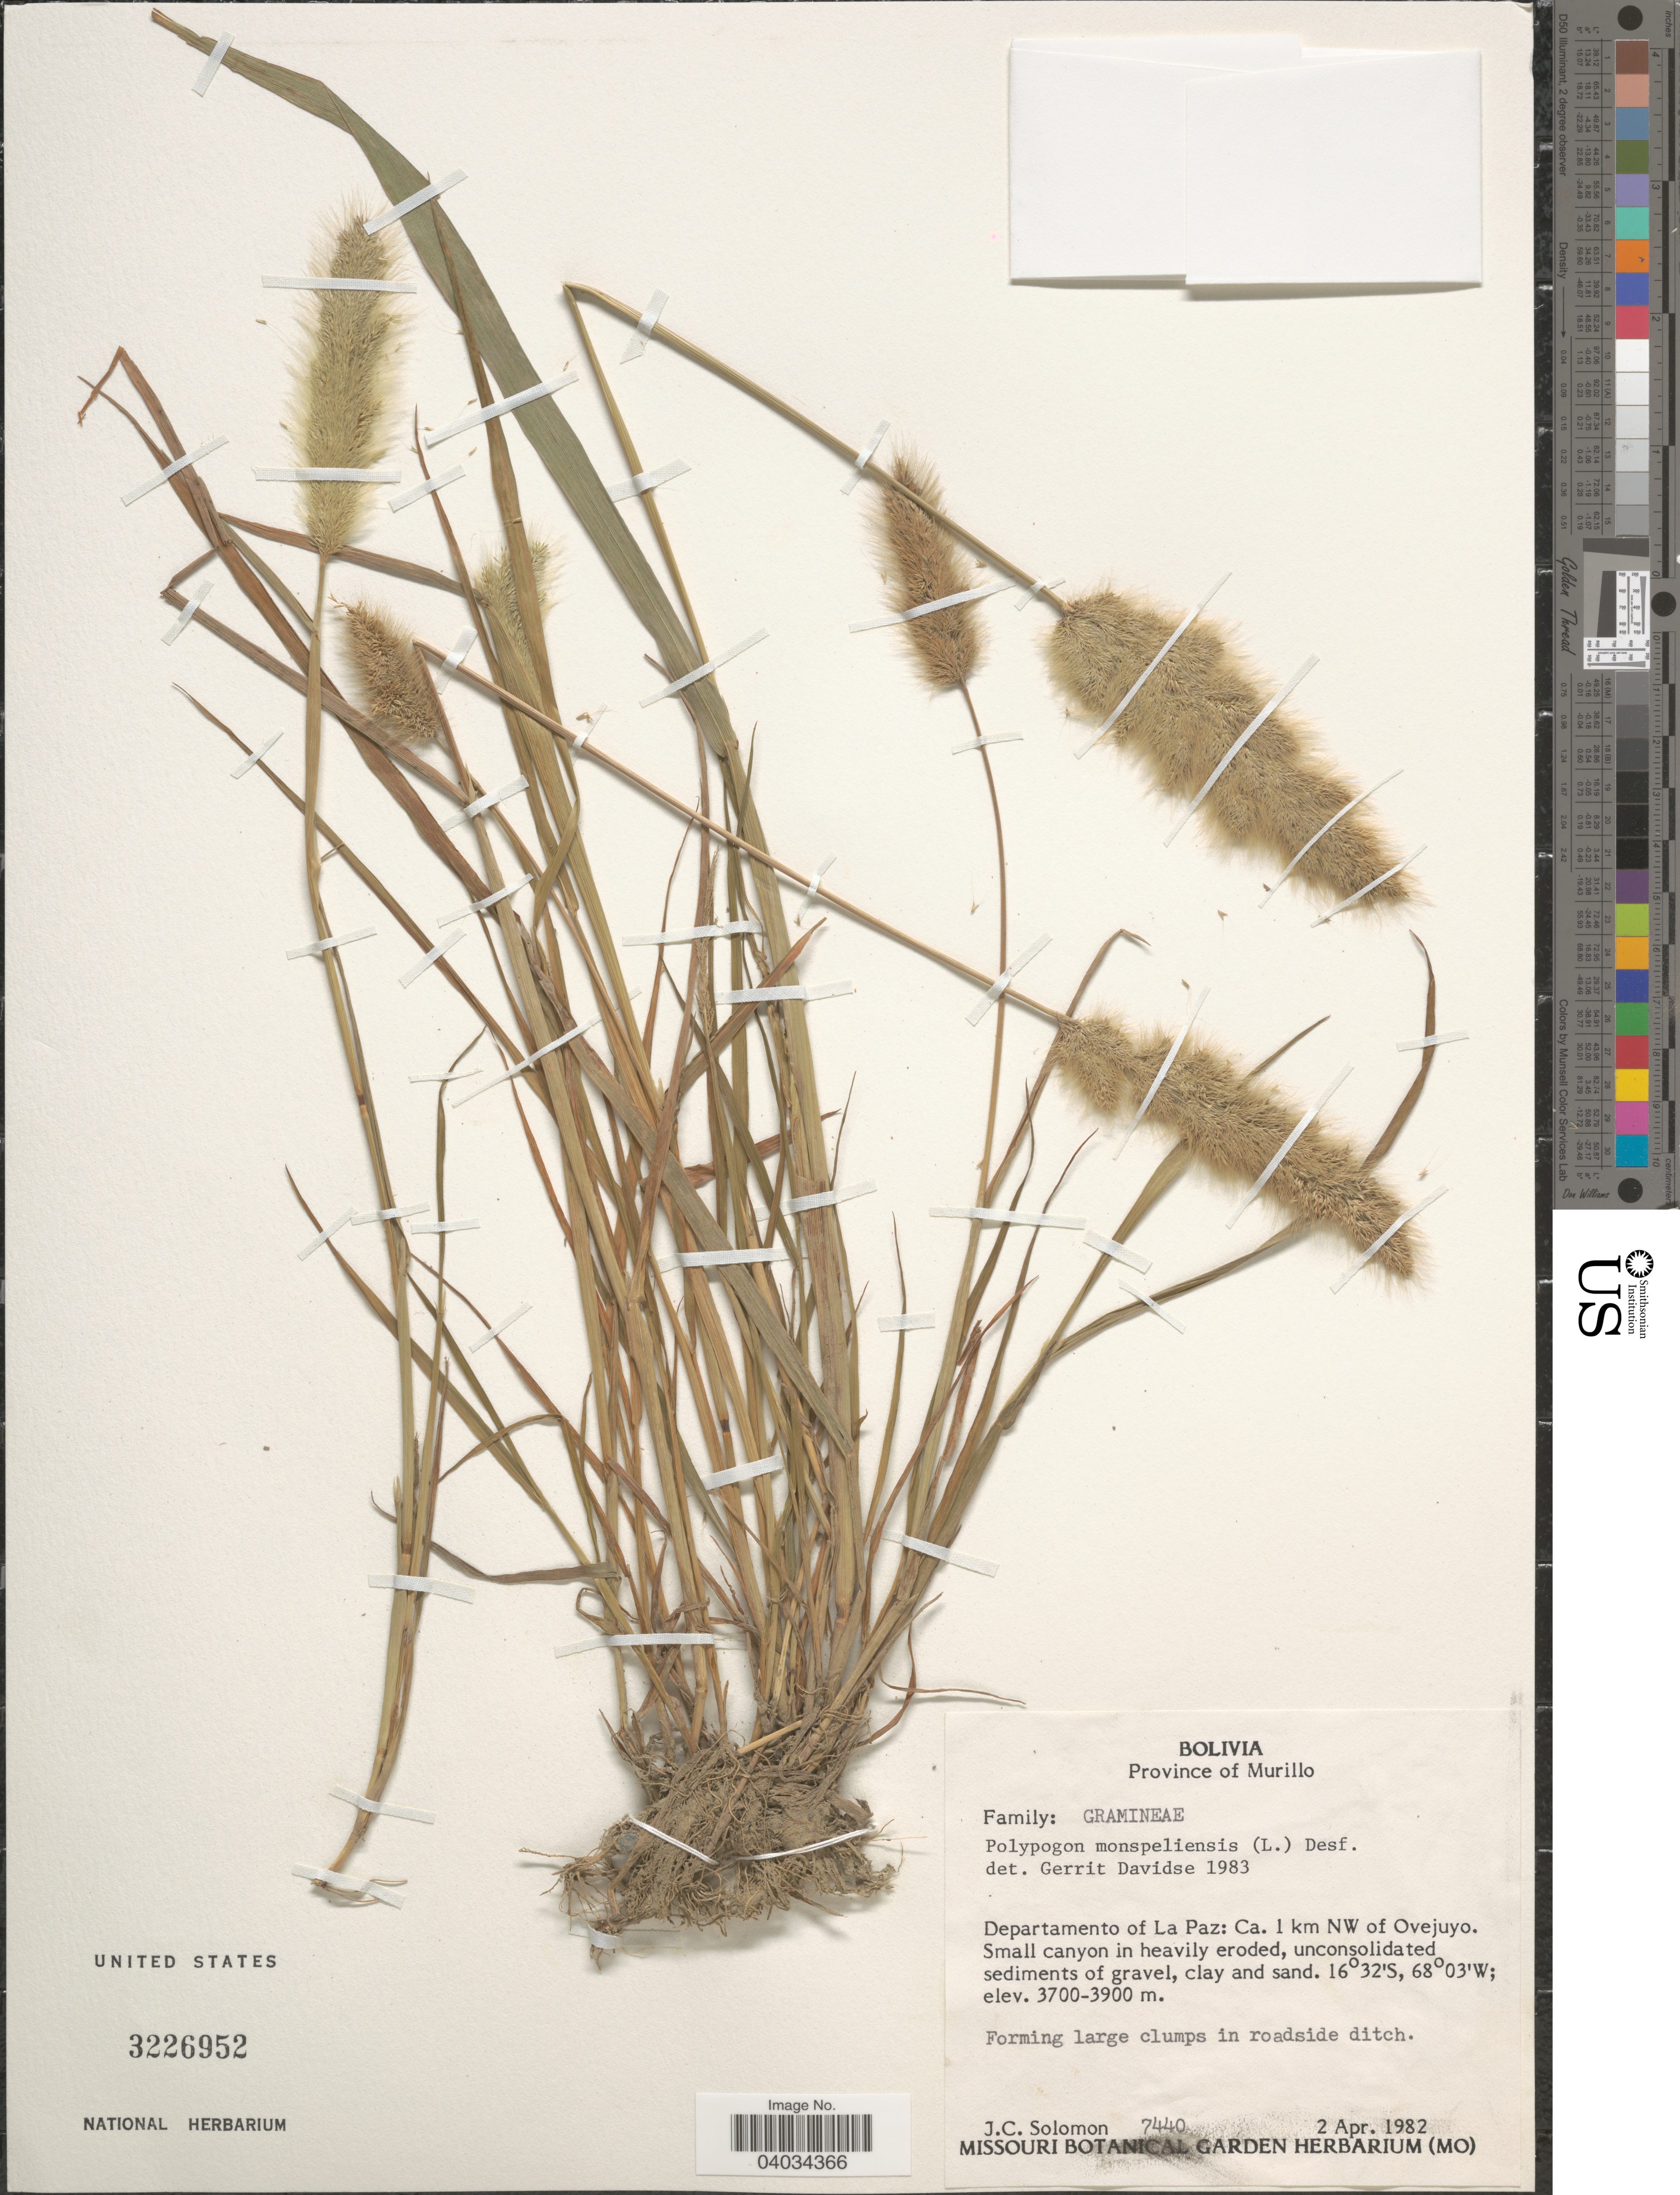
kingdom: Plantae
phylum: Tracheophyta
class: Liliopsida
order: Poales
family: Poaceae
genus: Polypogon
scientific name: Polypogon monspeliensis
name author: (L.) Desf.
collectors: J. C. Solomon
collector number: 7440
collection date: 1982-04-02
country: Bolivia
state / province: La Paz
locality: Province of Murillo. Departamento of La Paz: Ca. 1 km NW of Ovejuyo.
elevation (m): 3700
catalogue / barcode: US 3226952